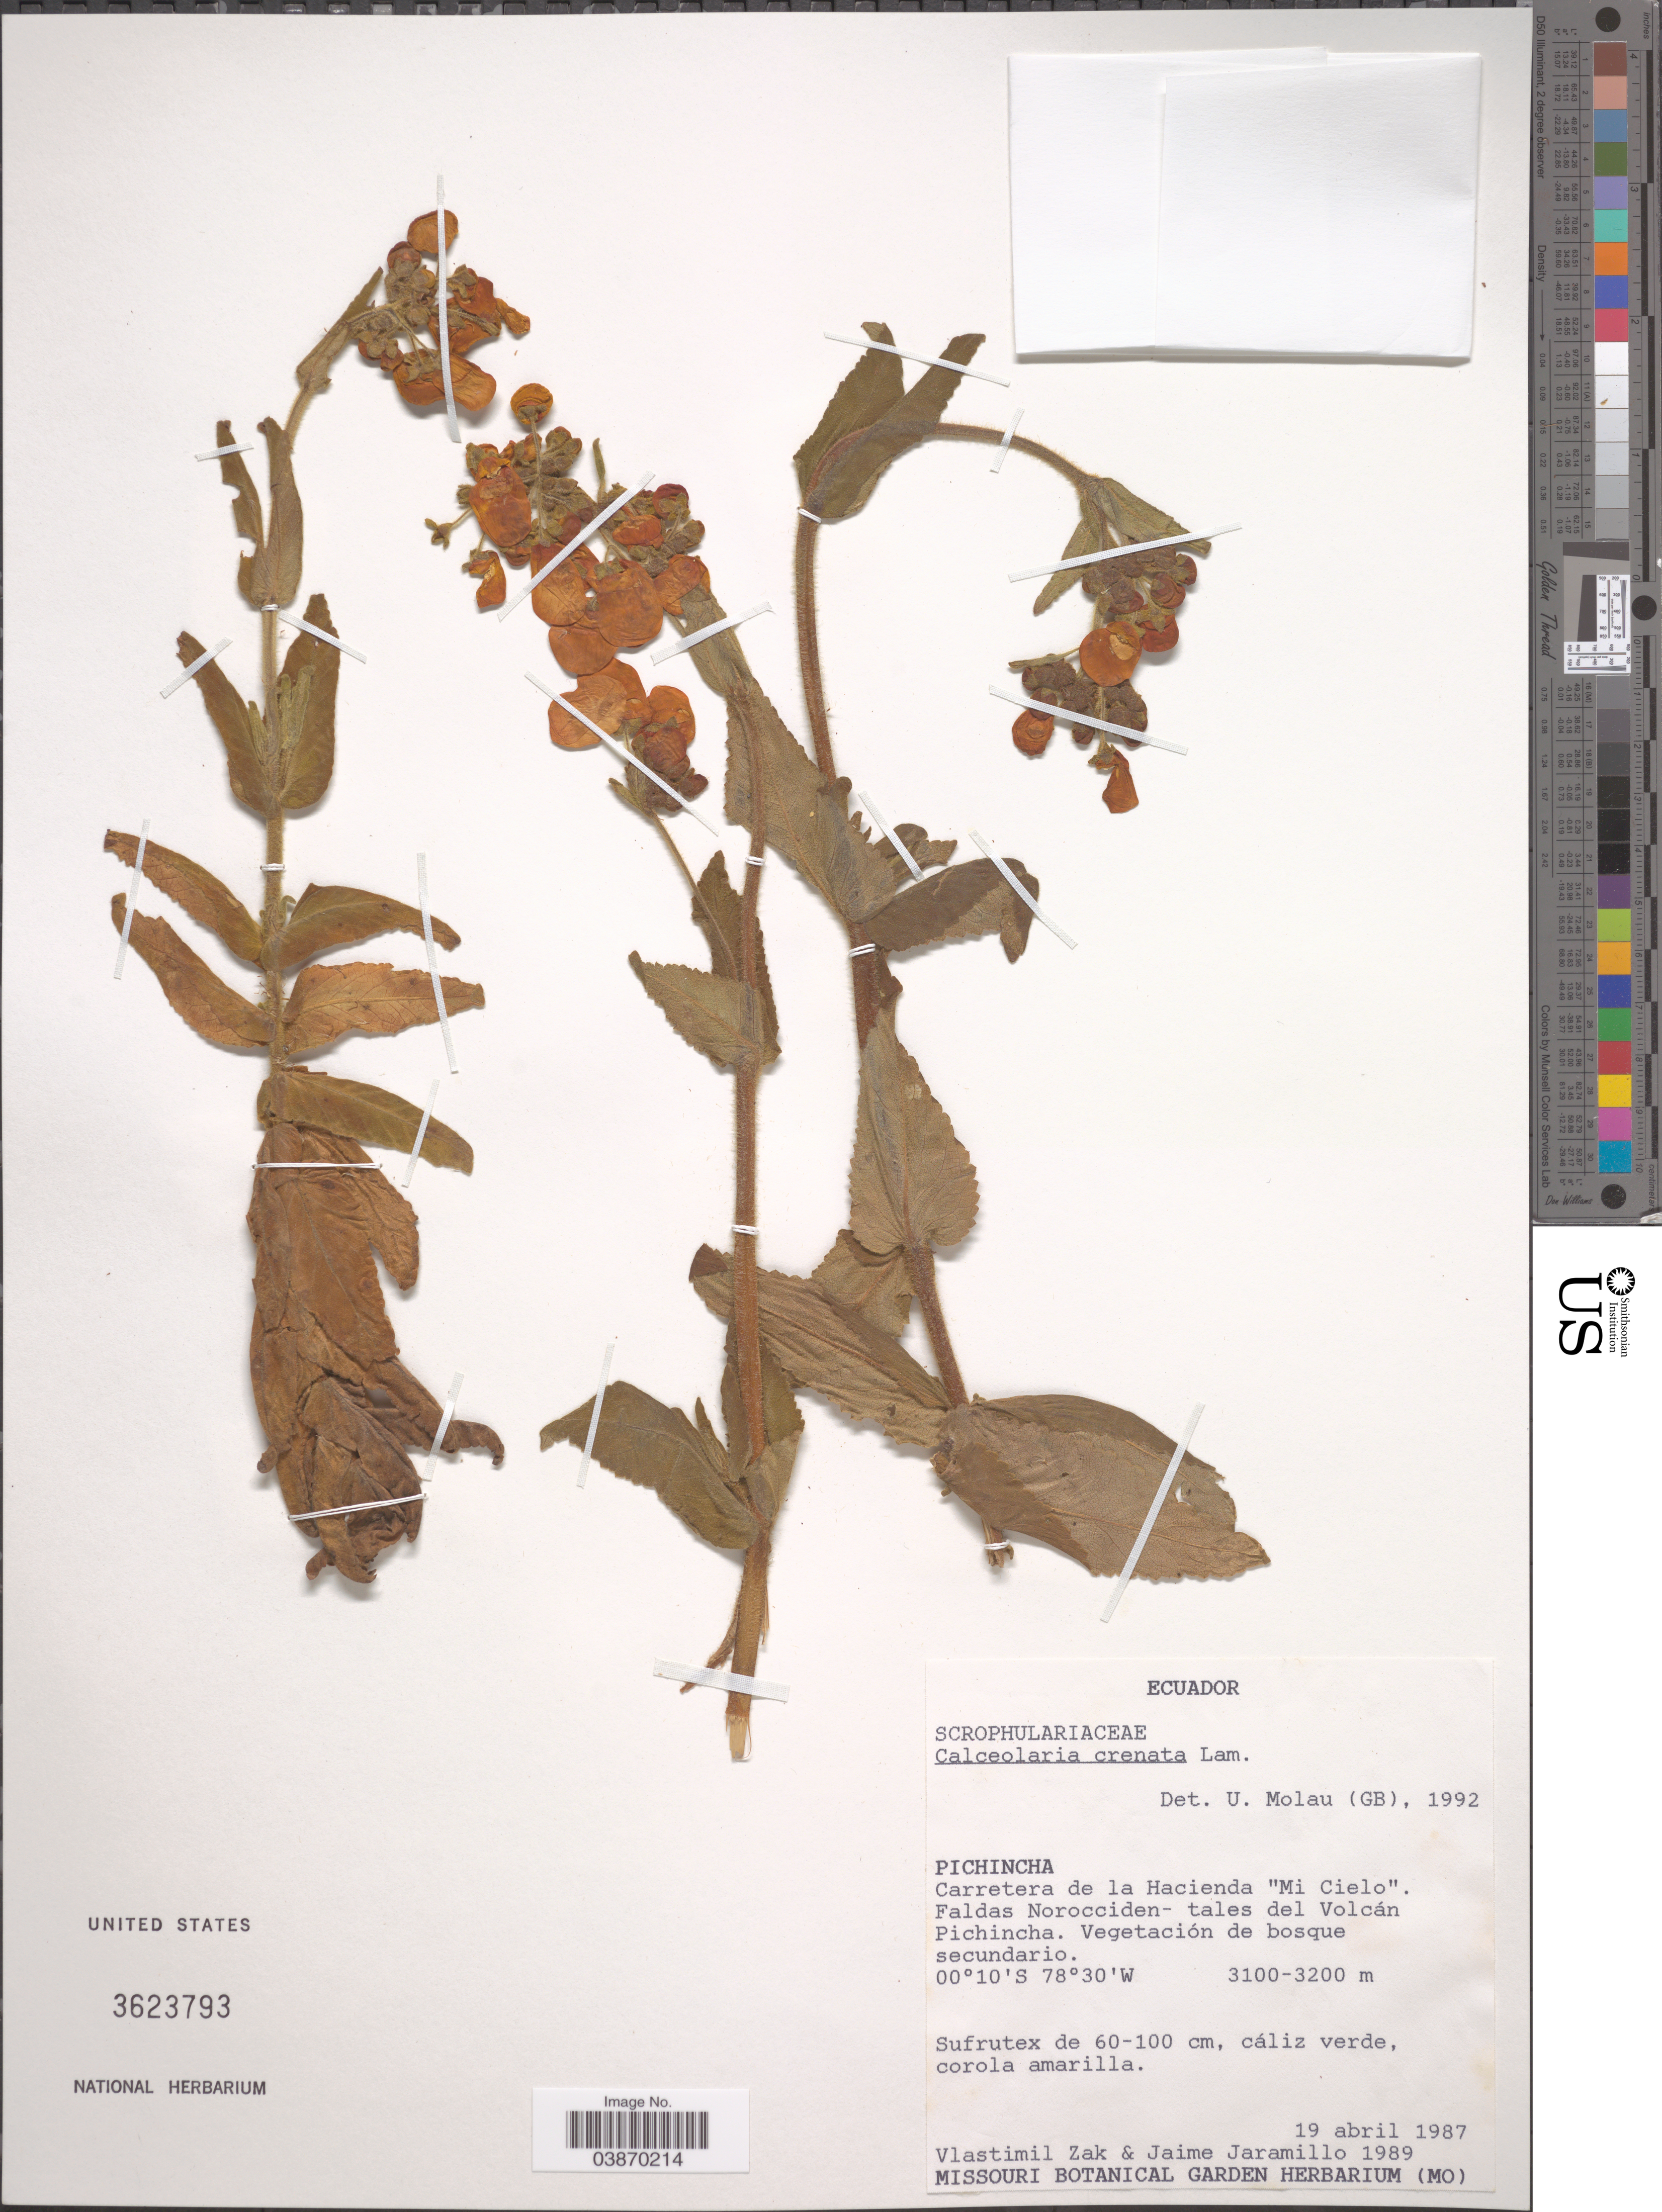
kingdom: Plantae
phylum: Tracheophyta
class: Magnoliopsida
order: Lamiales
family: Calceolariaceae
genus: Calceolaria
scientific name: Calceolaria crenata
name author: Lam.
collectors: V. Zak & J. Jaramillo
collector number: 1989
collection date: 1987-04-19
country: Ecuador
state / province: Pichincha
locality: Carretera de la Hacienda "Mi Cielo". Faldas Norocciden-tales del Volcán Pichincha.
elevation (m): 3100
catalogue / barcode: US 3623793